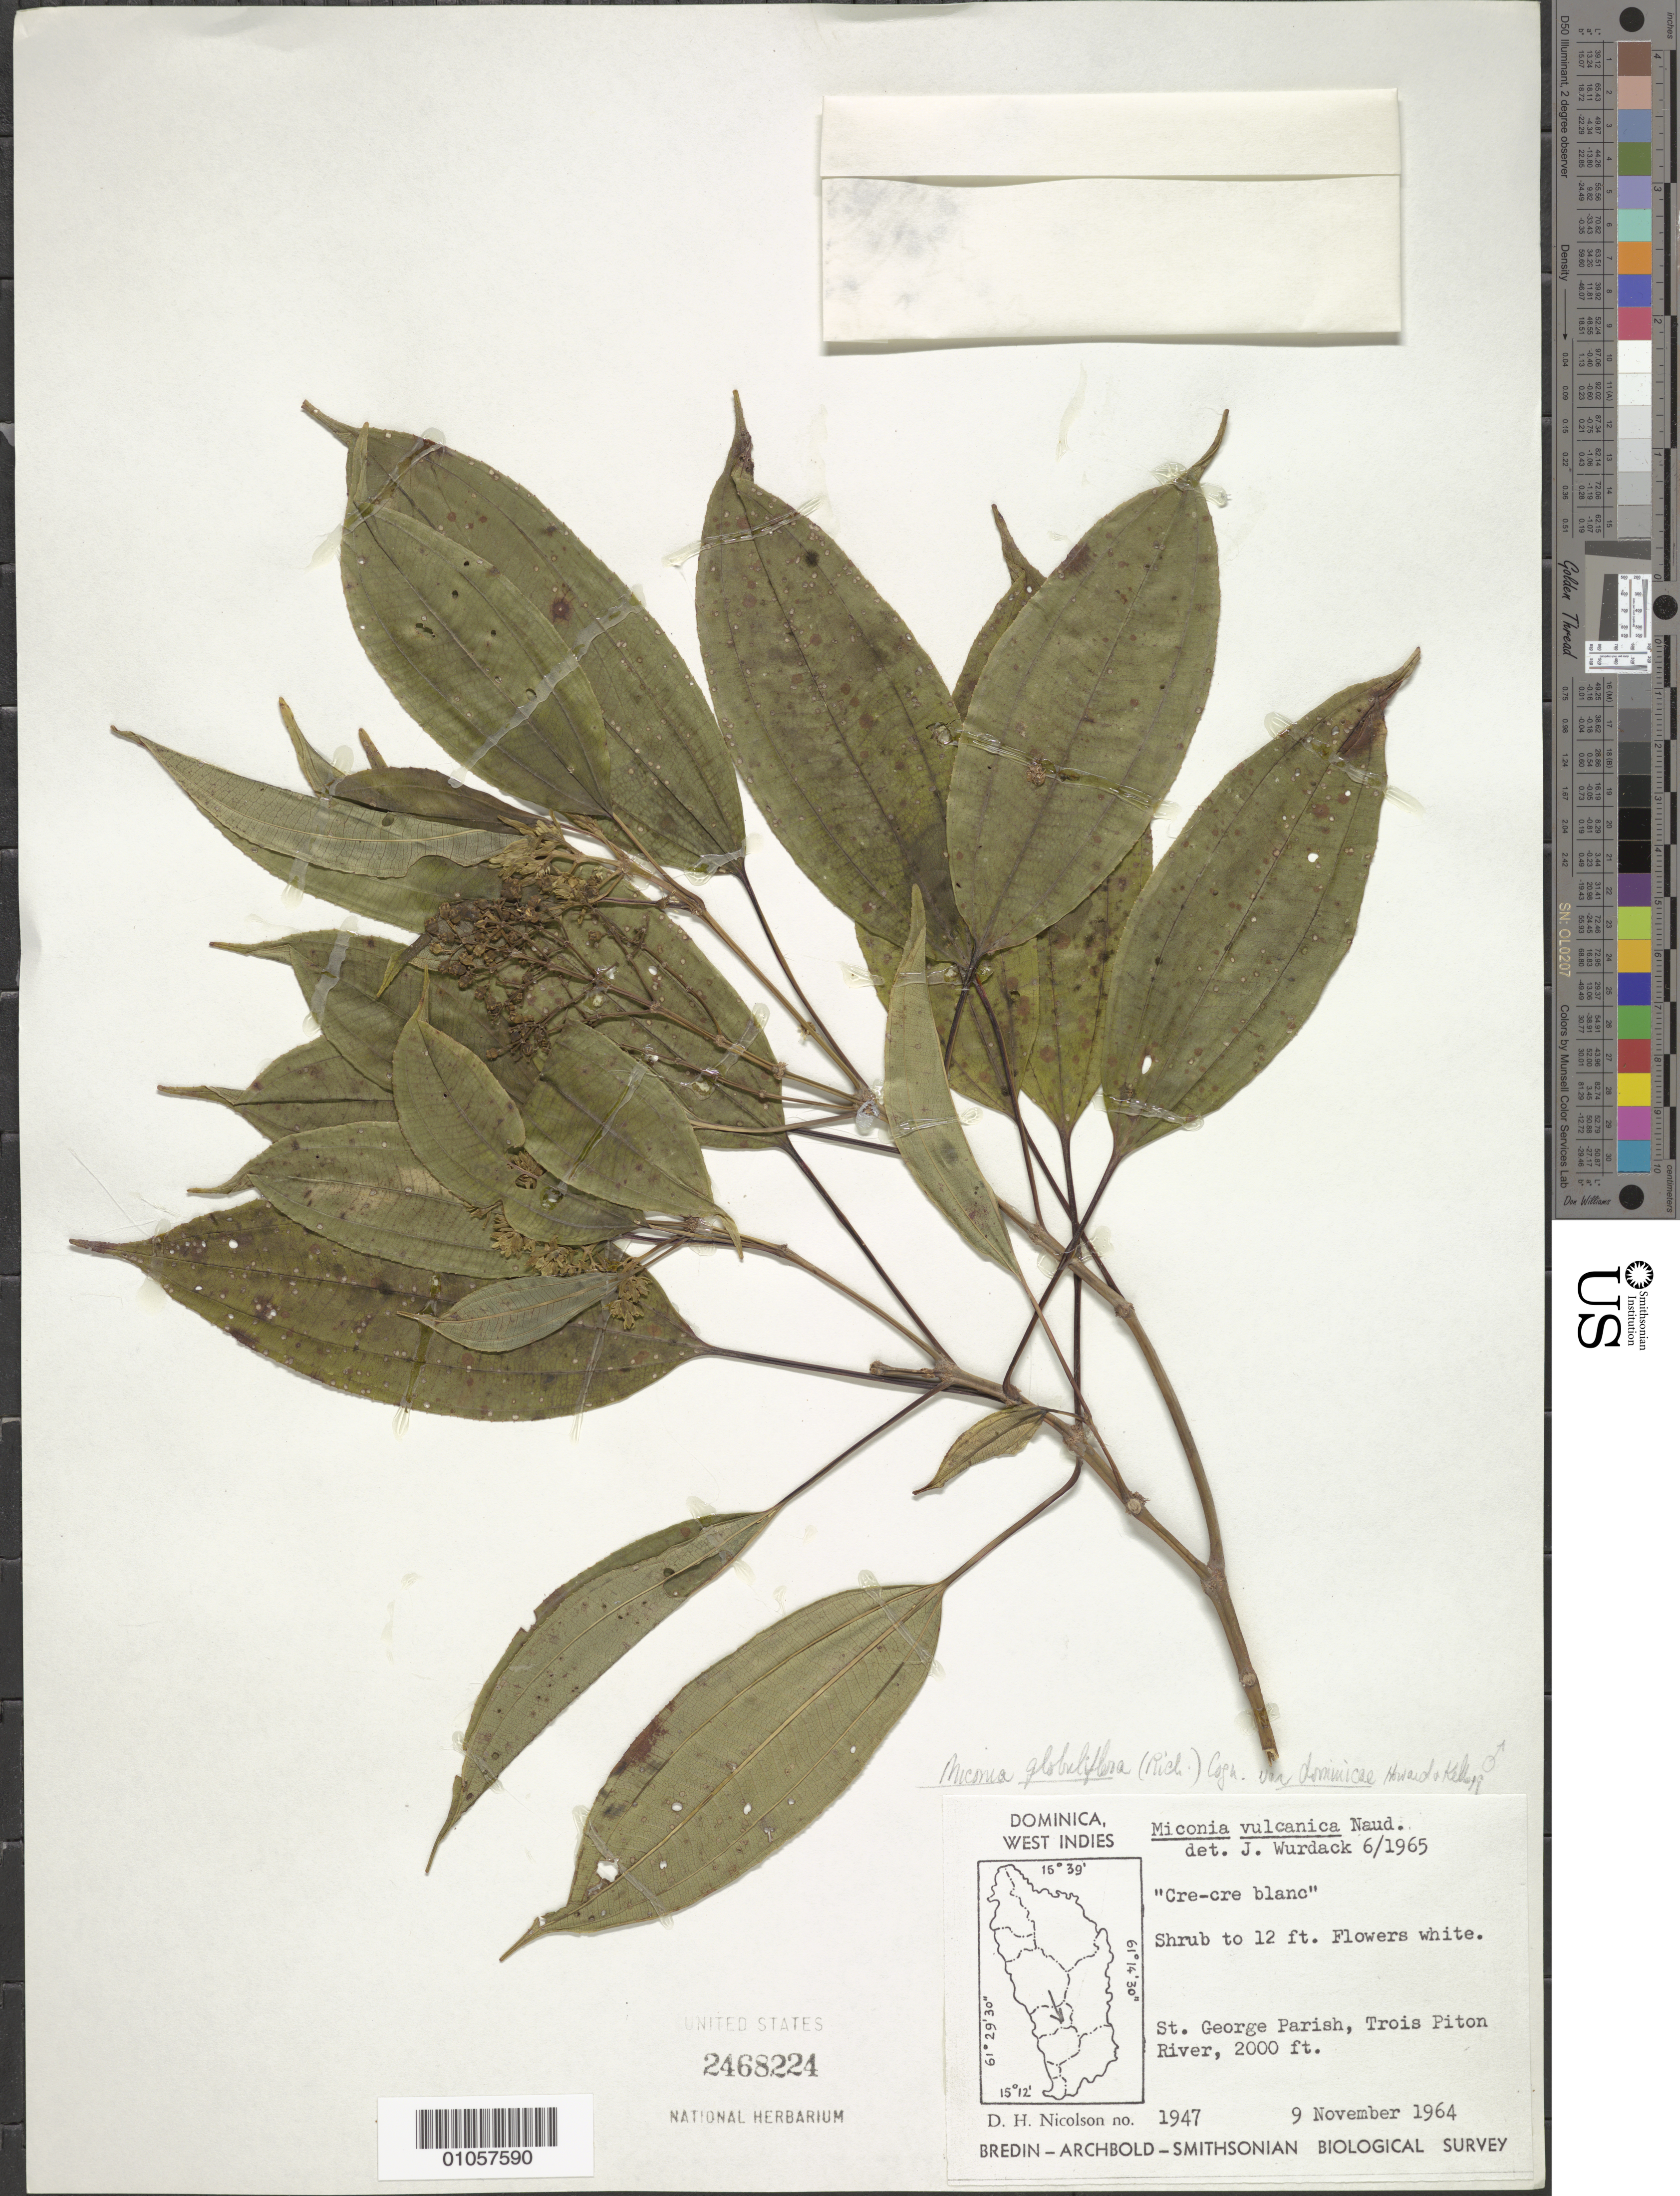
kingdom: Plantae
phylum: Tracheophyta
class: Magnoliopsida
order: Myrtales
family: Melastomataceae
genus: Miconia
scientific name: Miconia globuliflora var. dominicae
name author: R.A. Howard & E.A. Kellogg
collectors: D. H. Nicolson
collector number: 1947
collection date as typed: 09 Nov 1964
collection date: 1964-11-09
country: Dominica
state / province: St. George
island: Dominica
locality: Trois Piton River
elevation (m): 610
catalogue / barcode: US 2468224